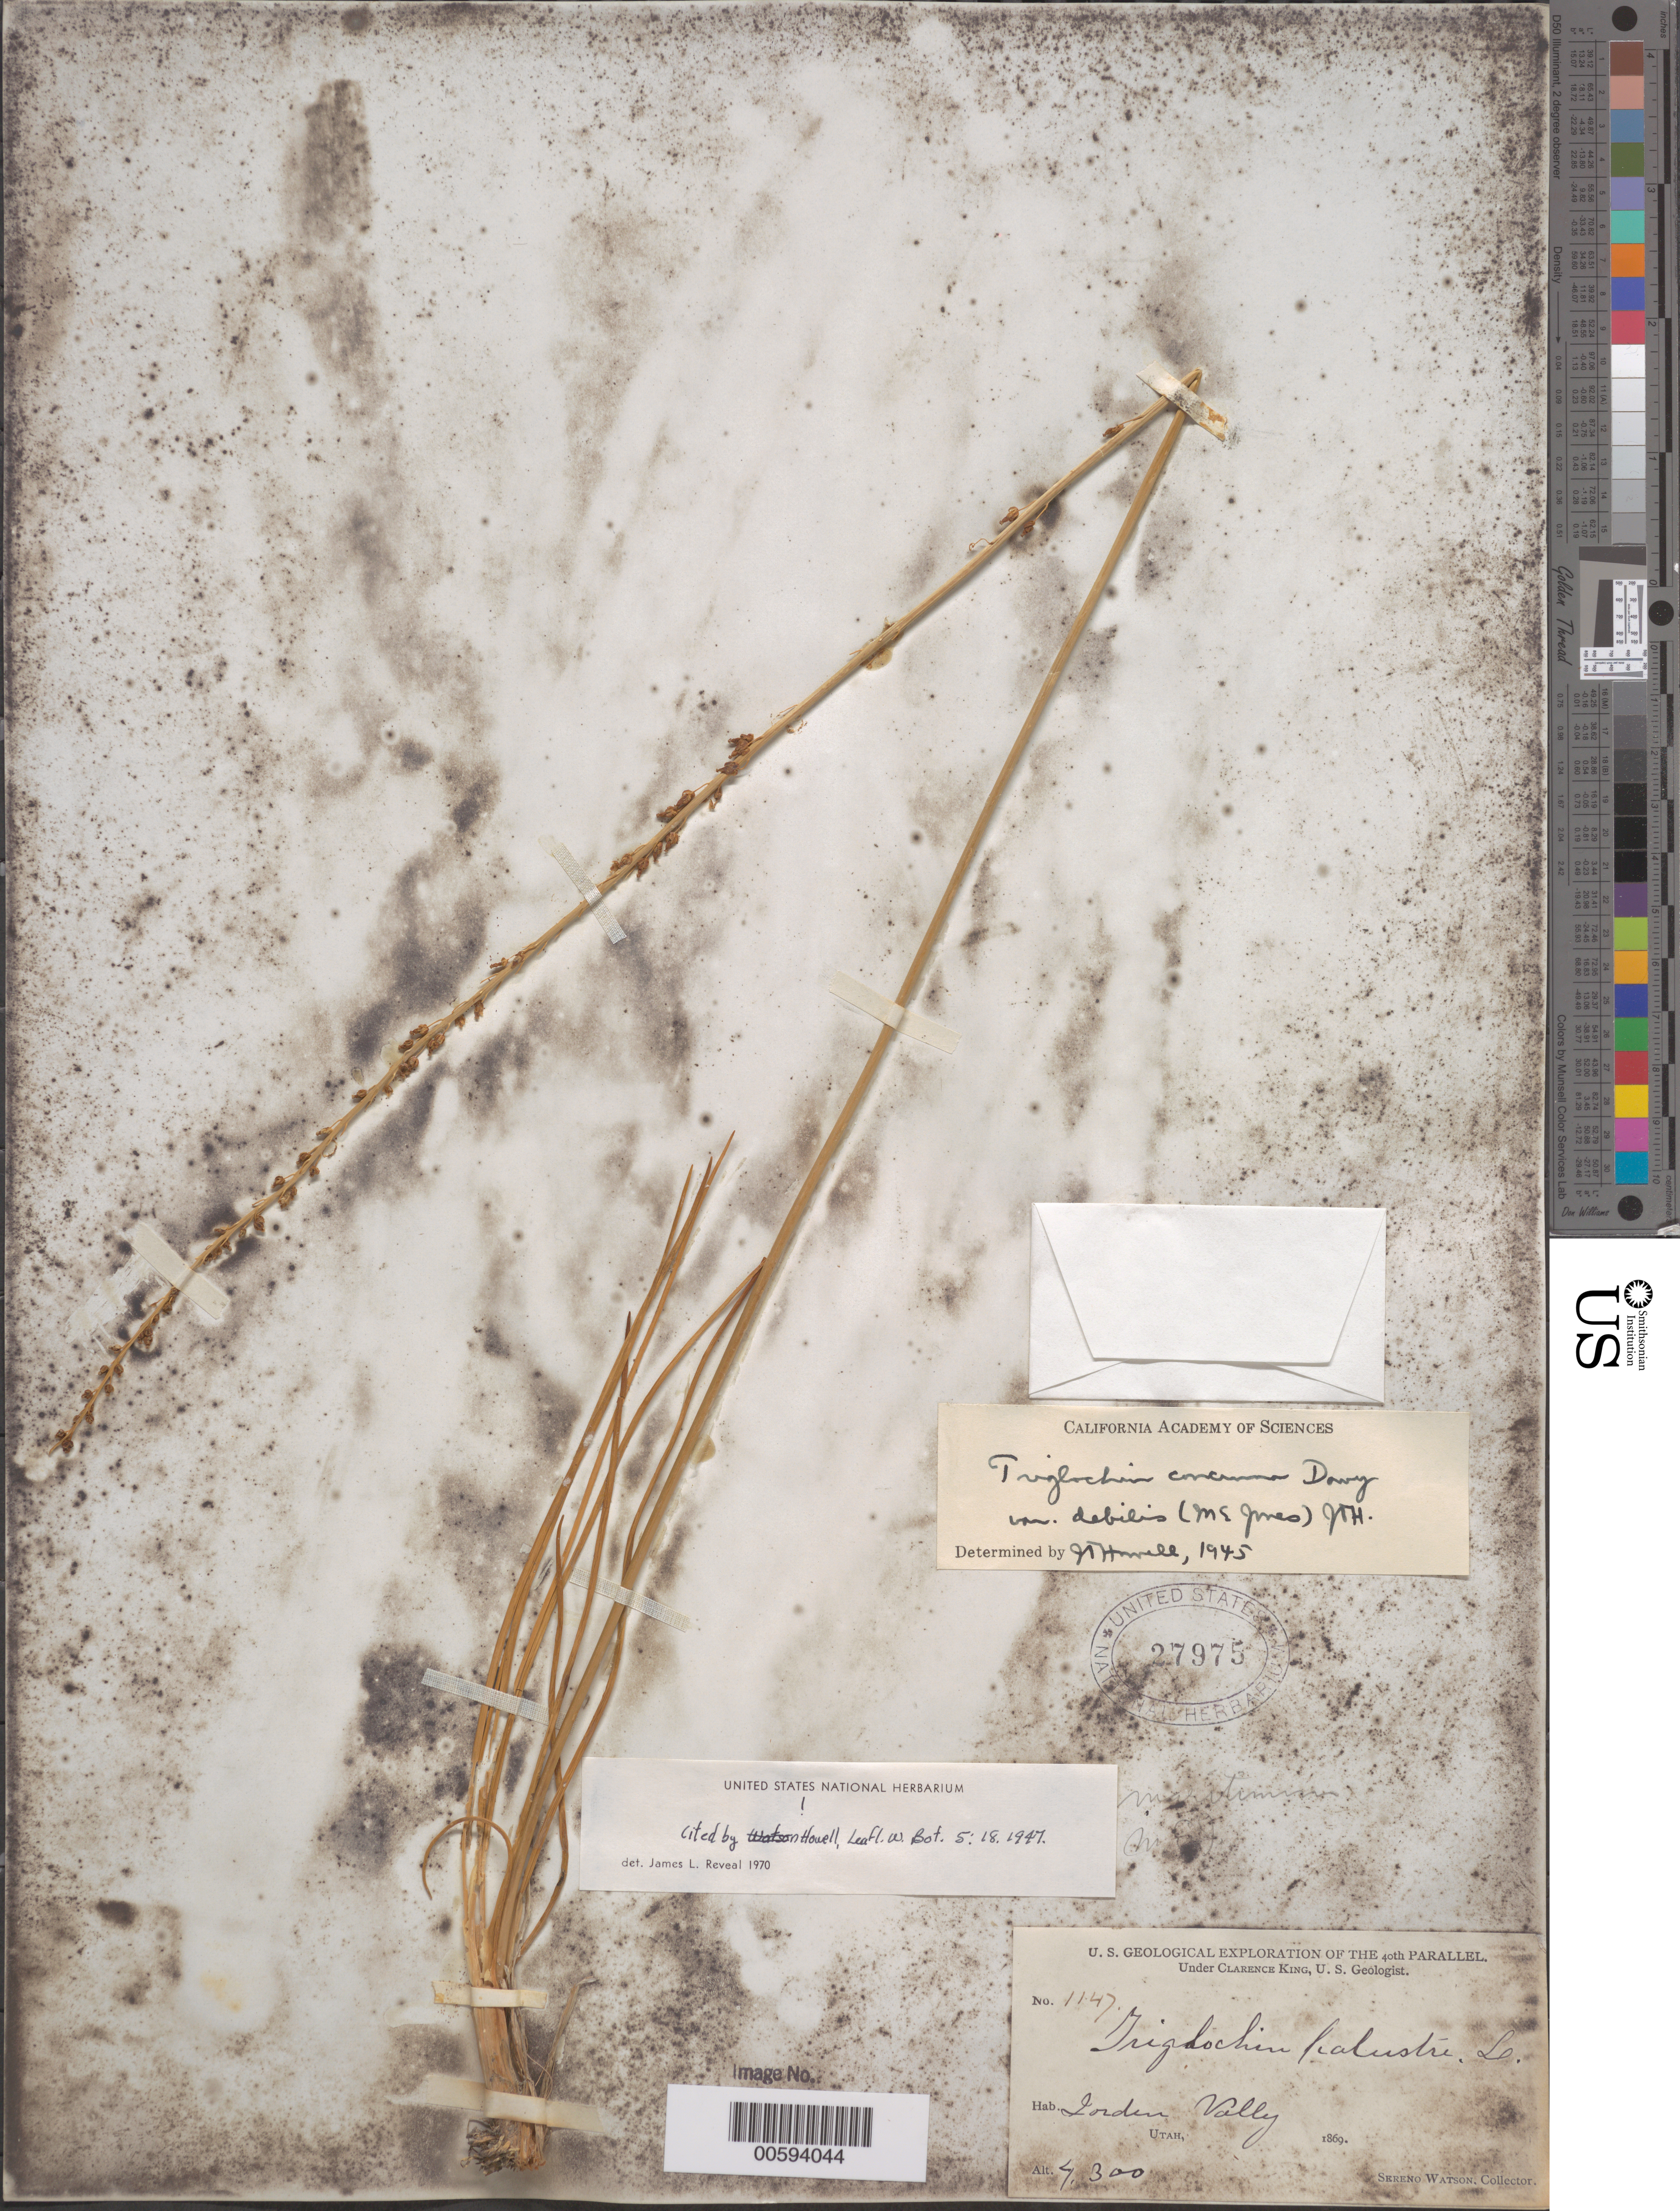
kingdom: Plantae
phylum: Tracheophyta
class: Liliopsida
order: Alismatales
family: Juncaginaceae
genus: Triglochin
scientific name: Triglochin concinna var. debilis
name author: (M.E. Jones) J.T. Howell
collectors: S. Watson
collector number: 1147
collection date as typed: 1869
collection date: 1869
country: United States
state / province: Utah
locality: Jorden Valley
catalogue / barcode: US 27975